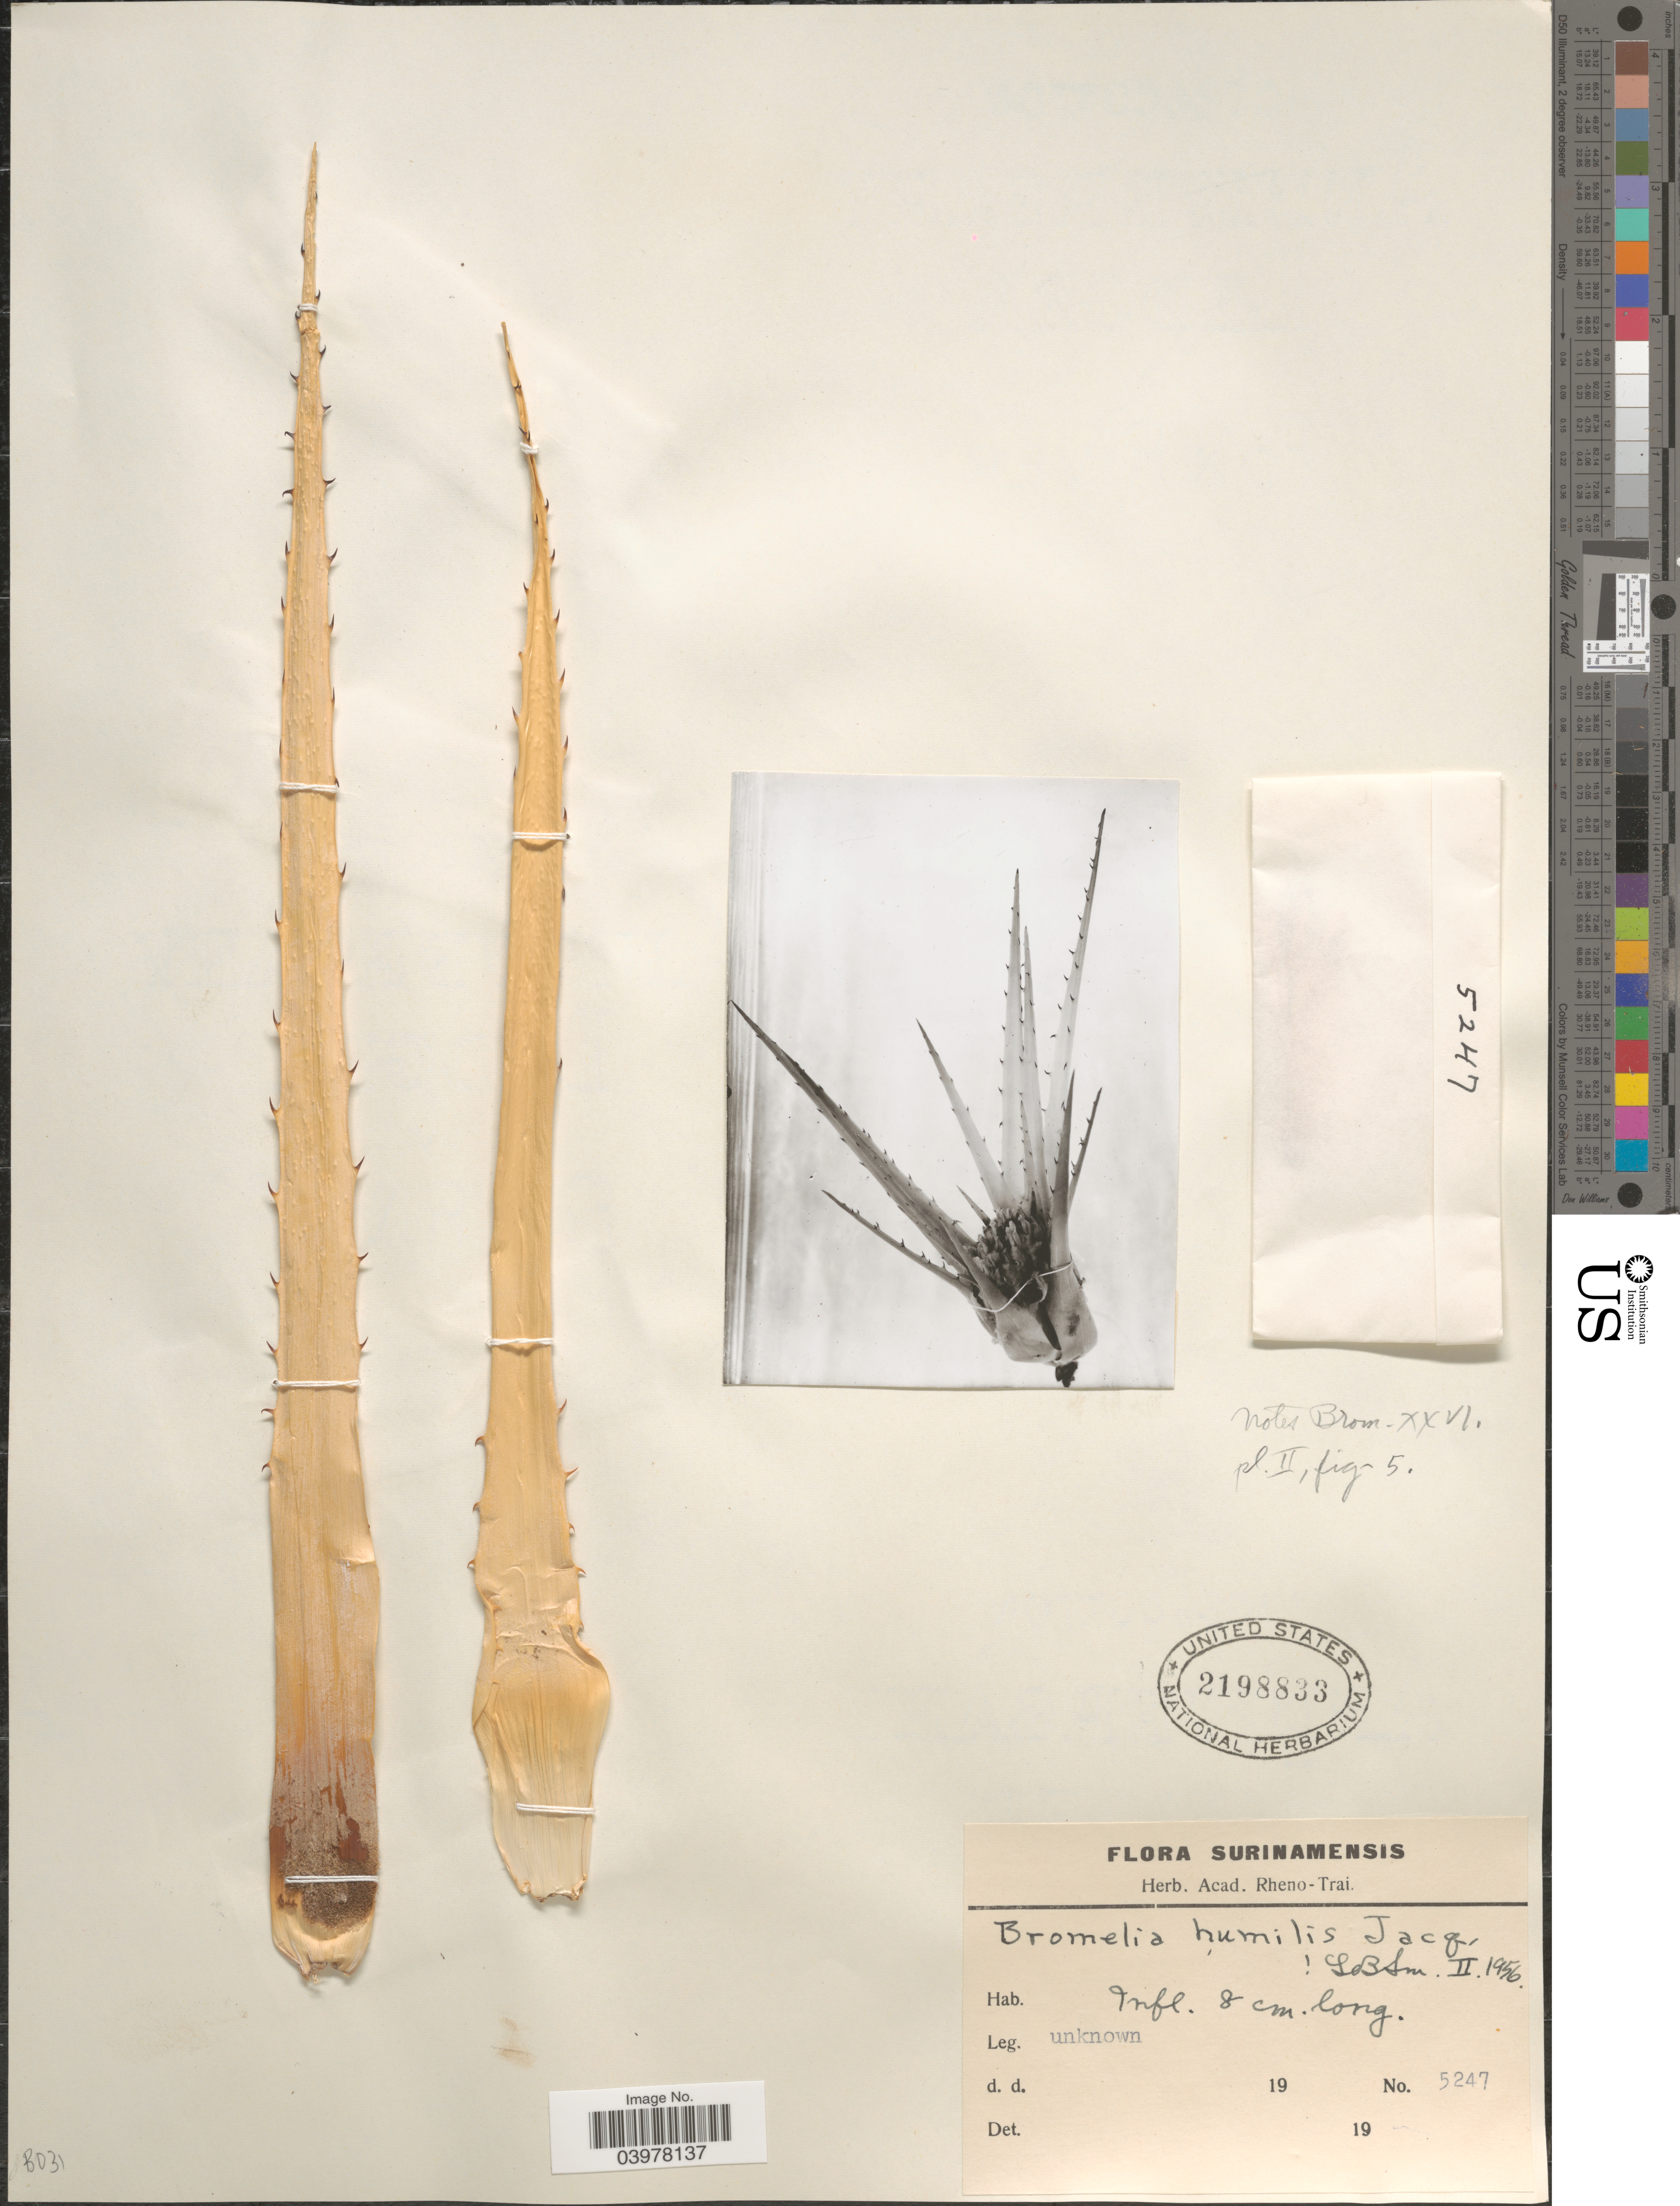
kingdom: Plantae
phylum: Tracheophyta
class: Liliopsida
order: Poales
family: Bromeliaceae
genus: Bromelia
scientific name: Bromelia humilis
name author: Jacq.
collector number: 5247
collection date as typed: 19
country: Suriname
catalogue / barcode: US 2198833